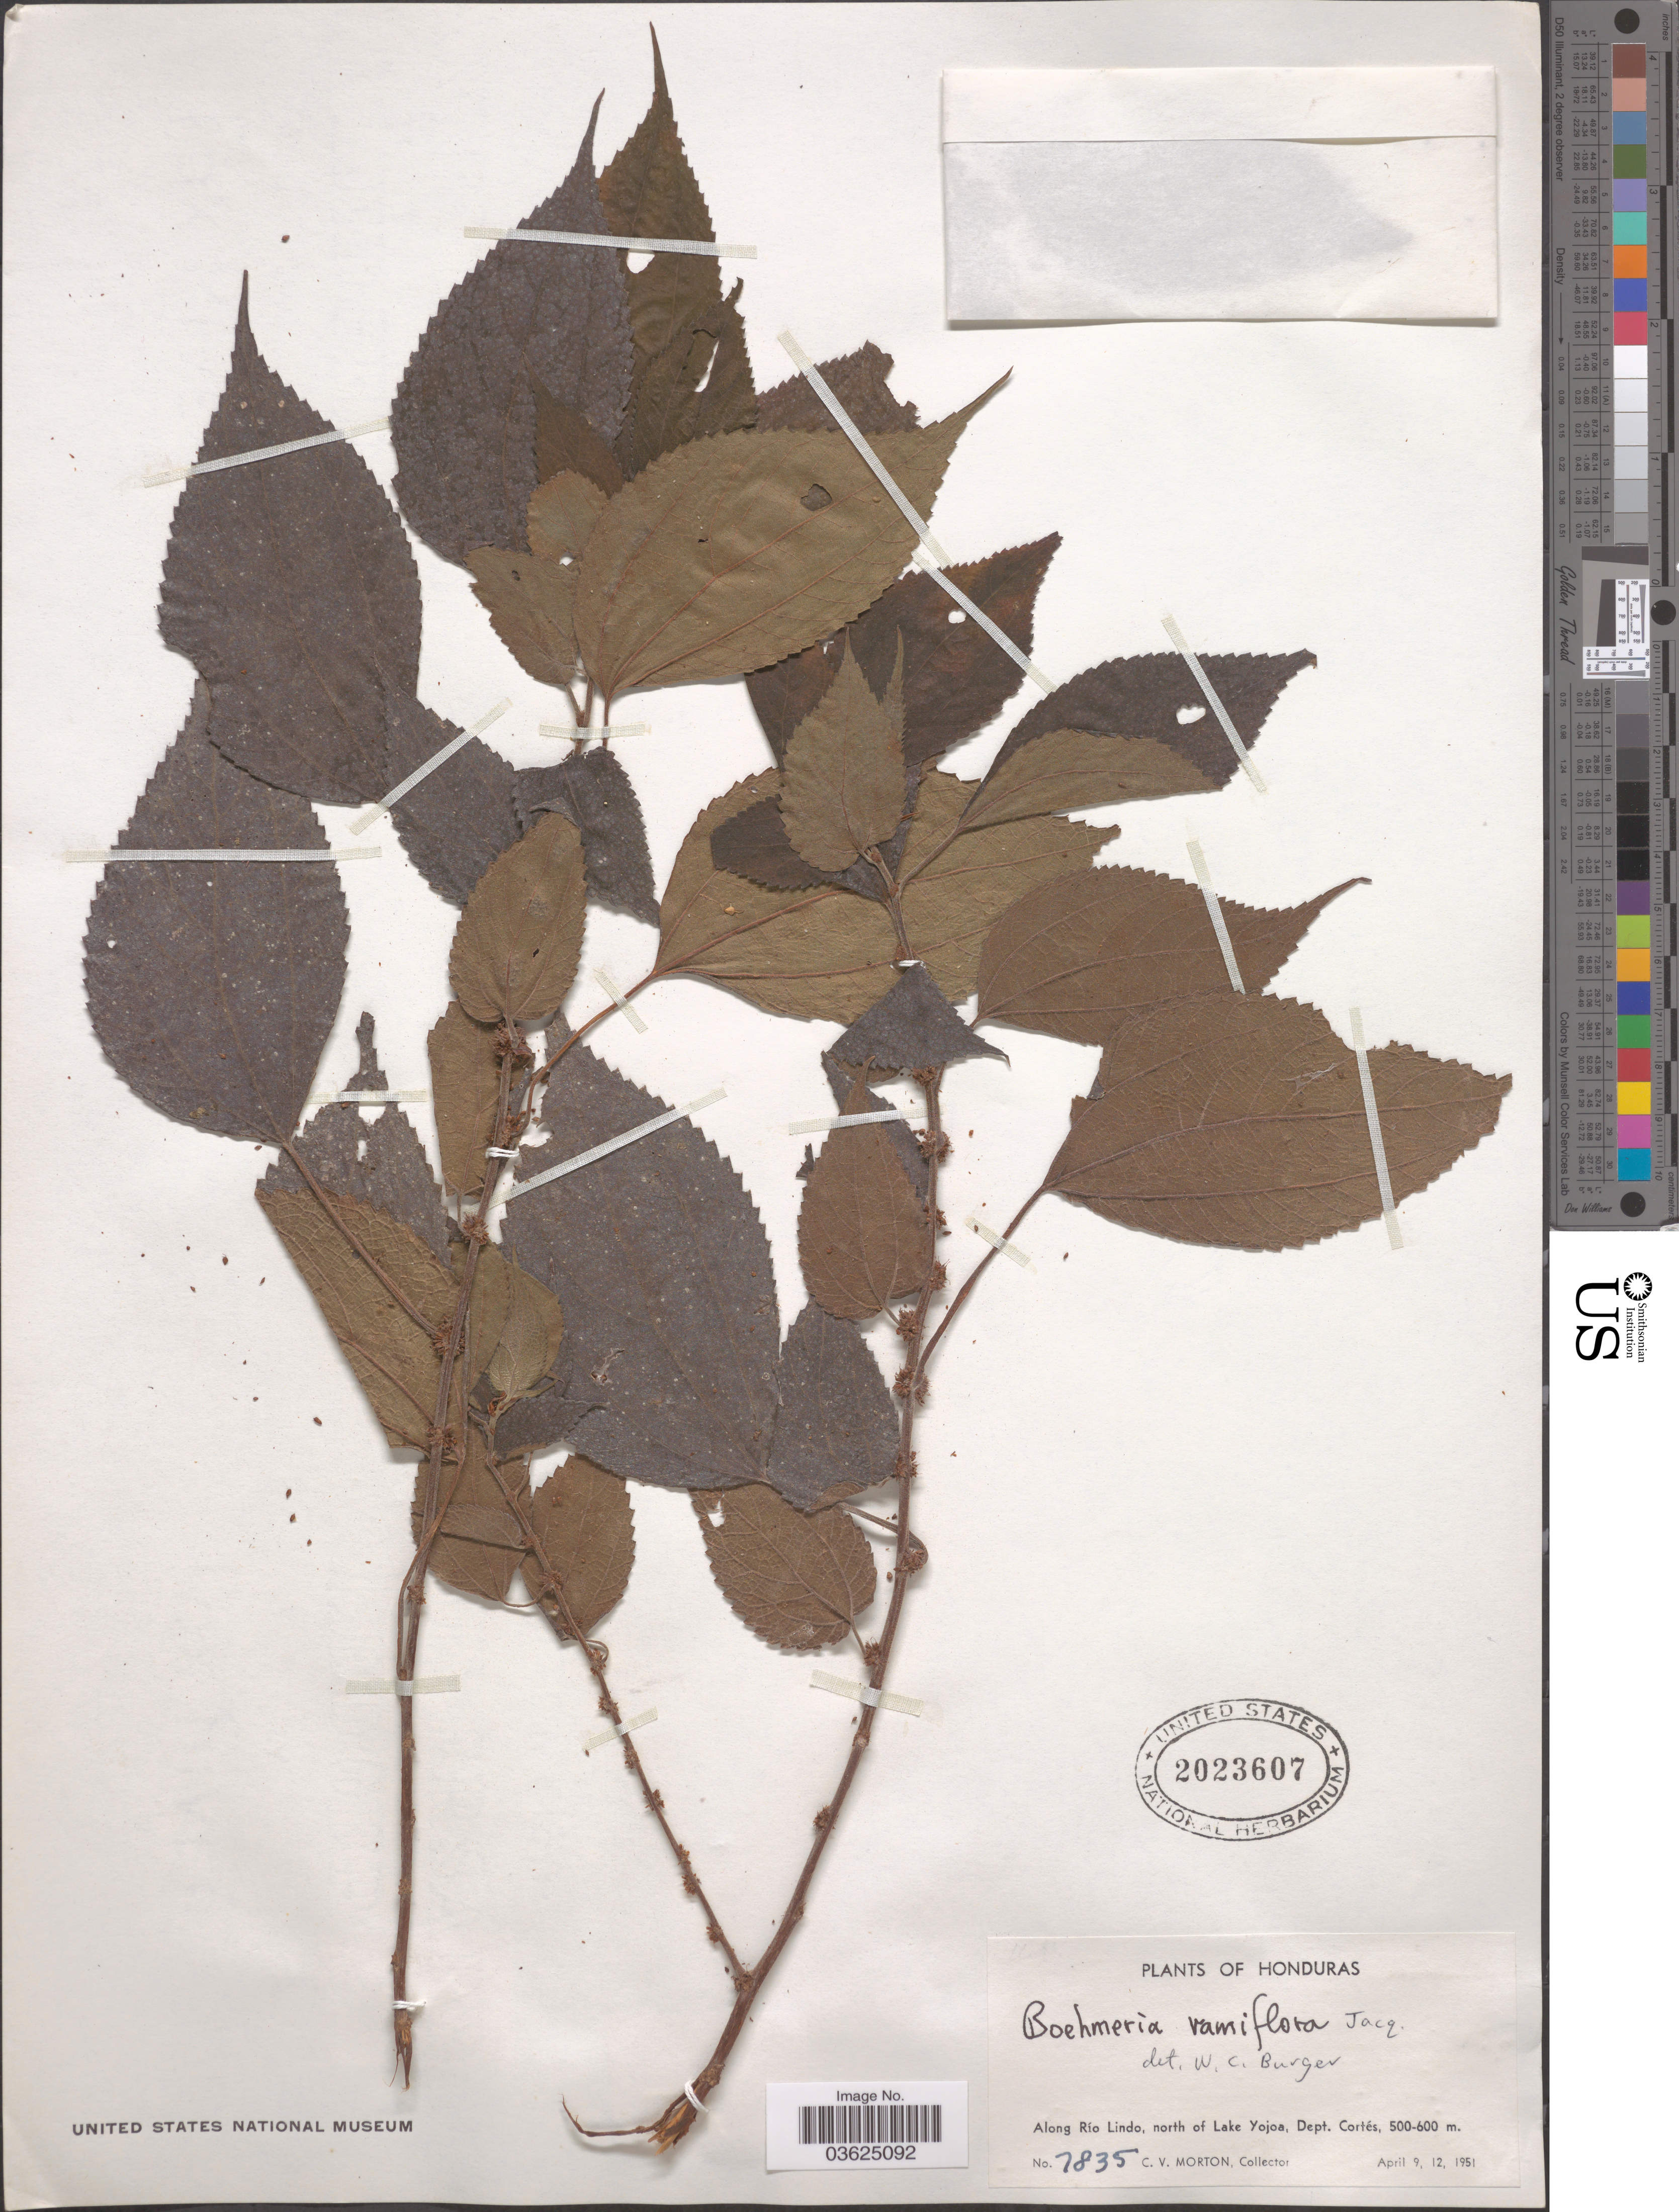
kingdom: Plantae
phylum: Tracheophyta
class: Magnoliopsida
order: Rosales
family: Urticaceae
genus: Boehmeria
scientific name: Boehmeria ramiflora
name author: Jacq.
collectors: C. V. Morton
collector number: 7835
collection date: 1951-04-09/1951-04-12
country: Honduras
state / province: Cortes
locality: Along Río Lindo, north of Lake Yojoa, Dept. Cortés.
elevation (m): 500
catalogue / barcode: US 2023607